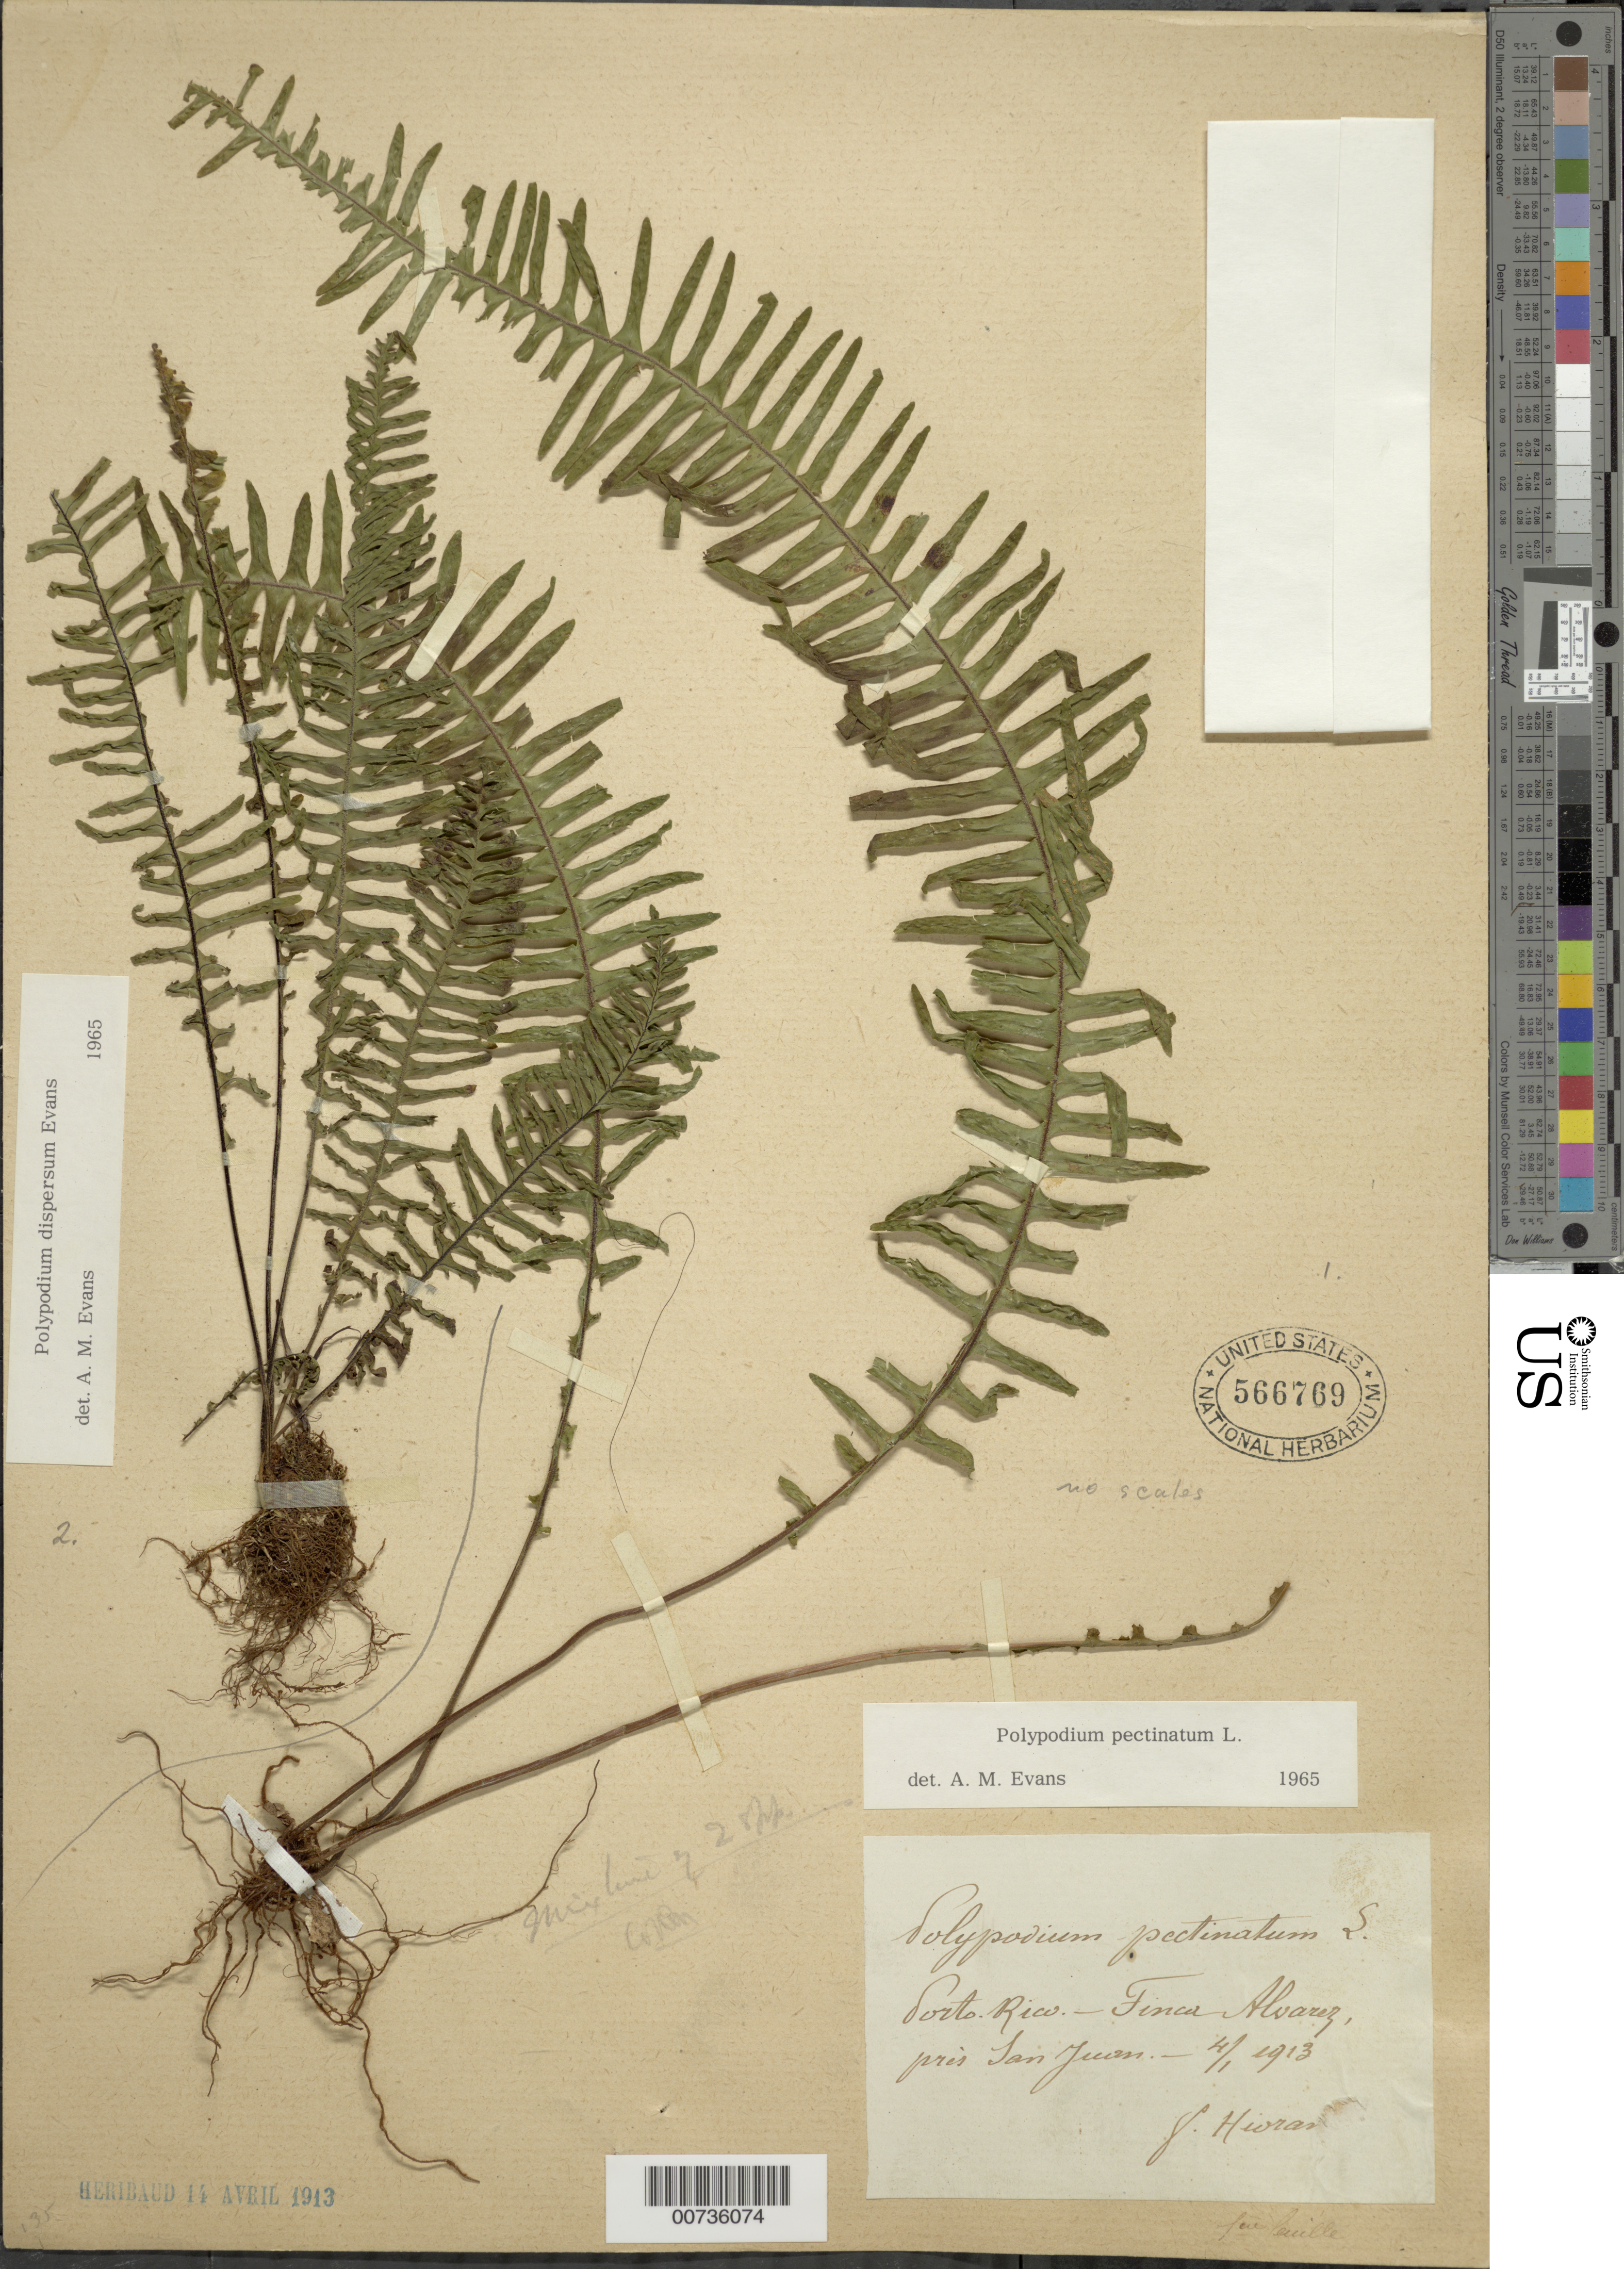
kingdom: Plantae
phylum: Tracheophyta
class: Polypodiopsida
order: Polypodiales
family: Polypodiaceae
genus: Pecluma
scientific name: Pecluma pectinata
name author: (L.) M.G. Price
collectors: Bro. Hioram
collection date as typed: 04 Jan 1913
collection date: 1913-01-04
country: Puerto Rico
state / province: San Juan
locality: Finca Alvarez, pris San Juan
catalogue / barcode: US 566769